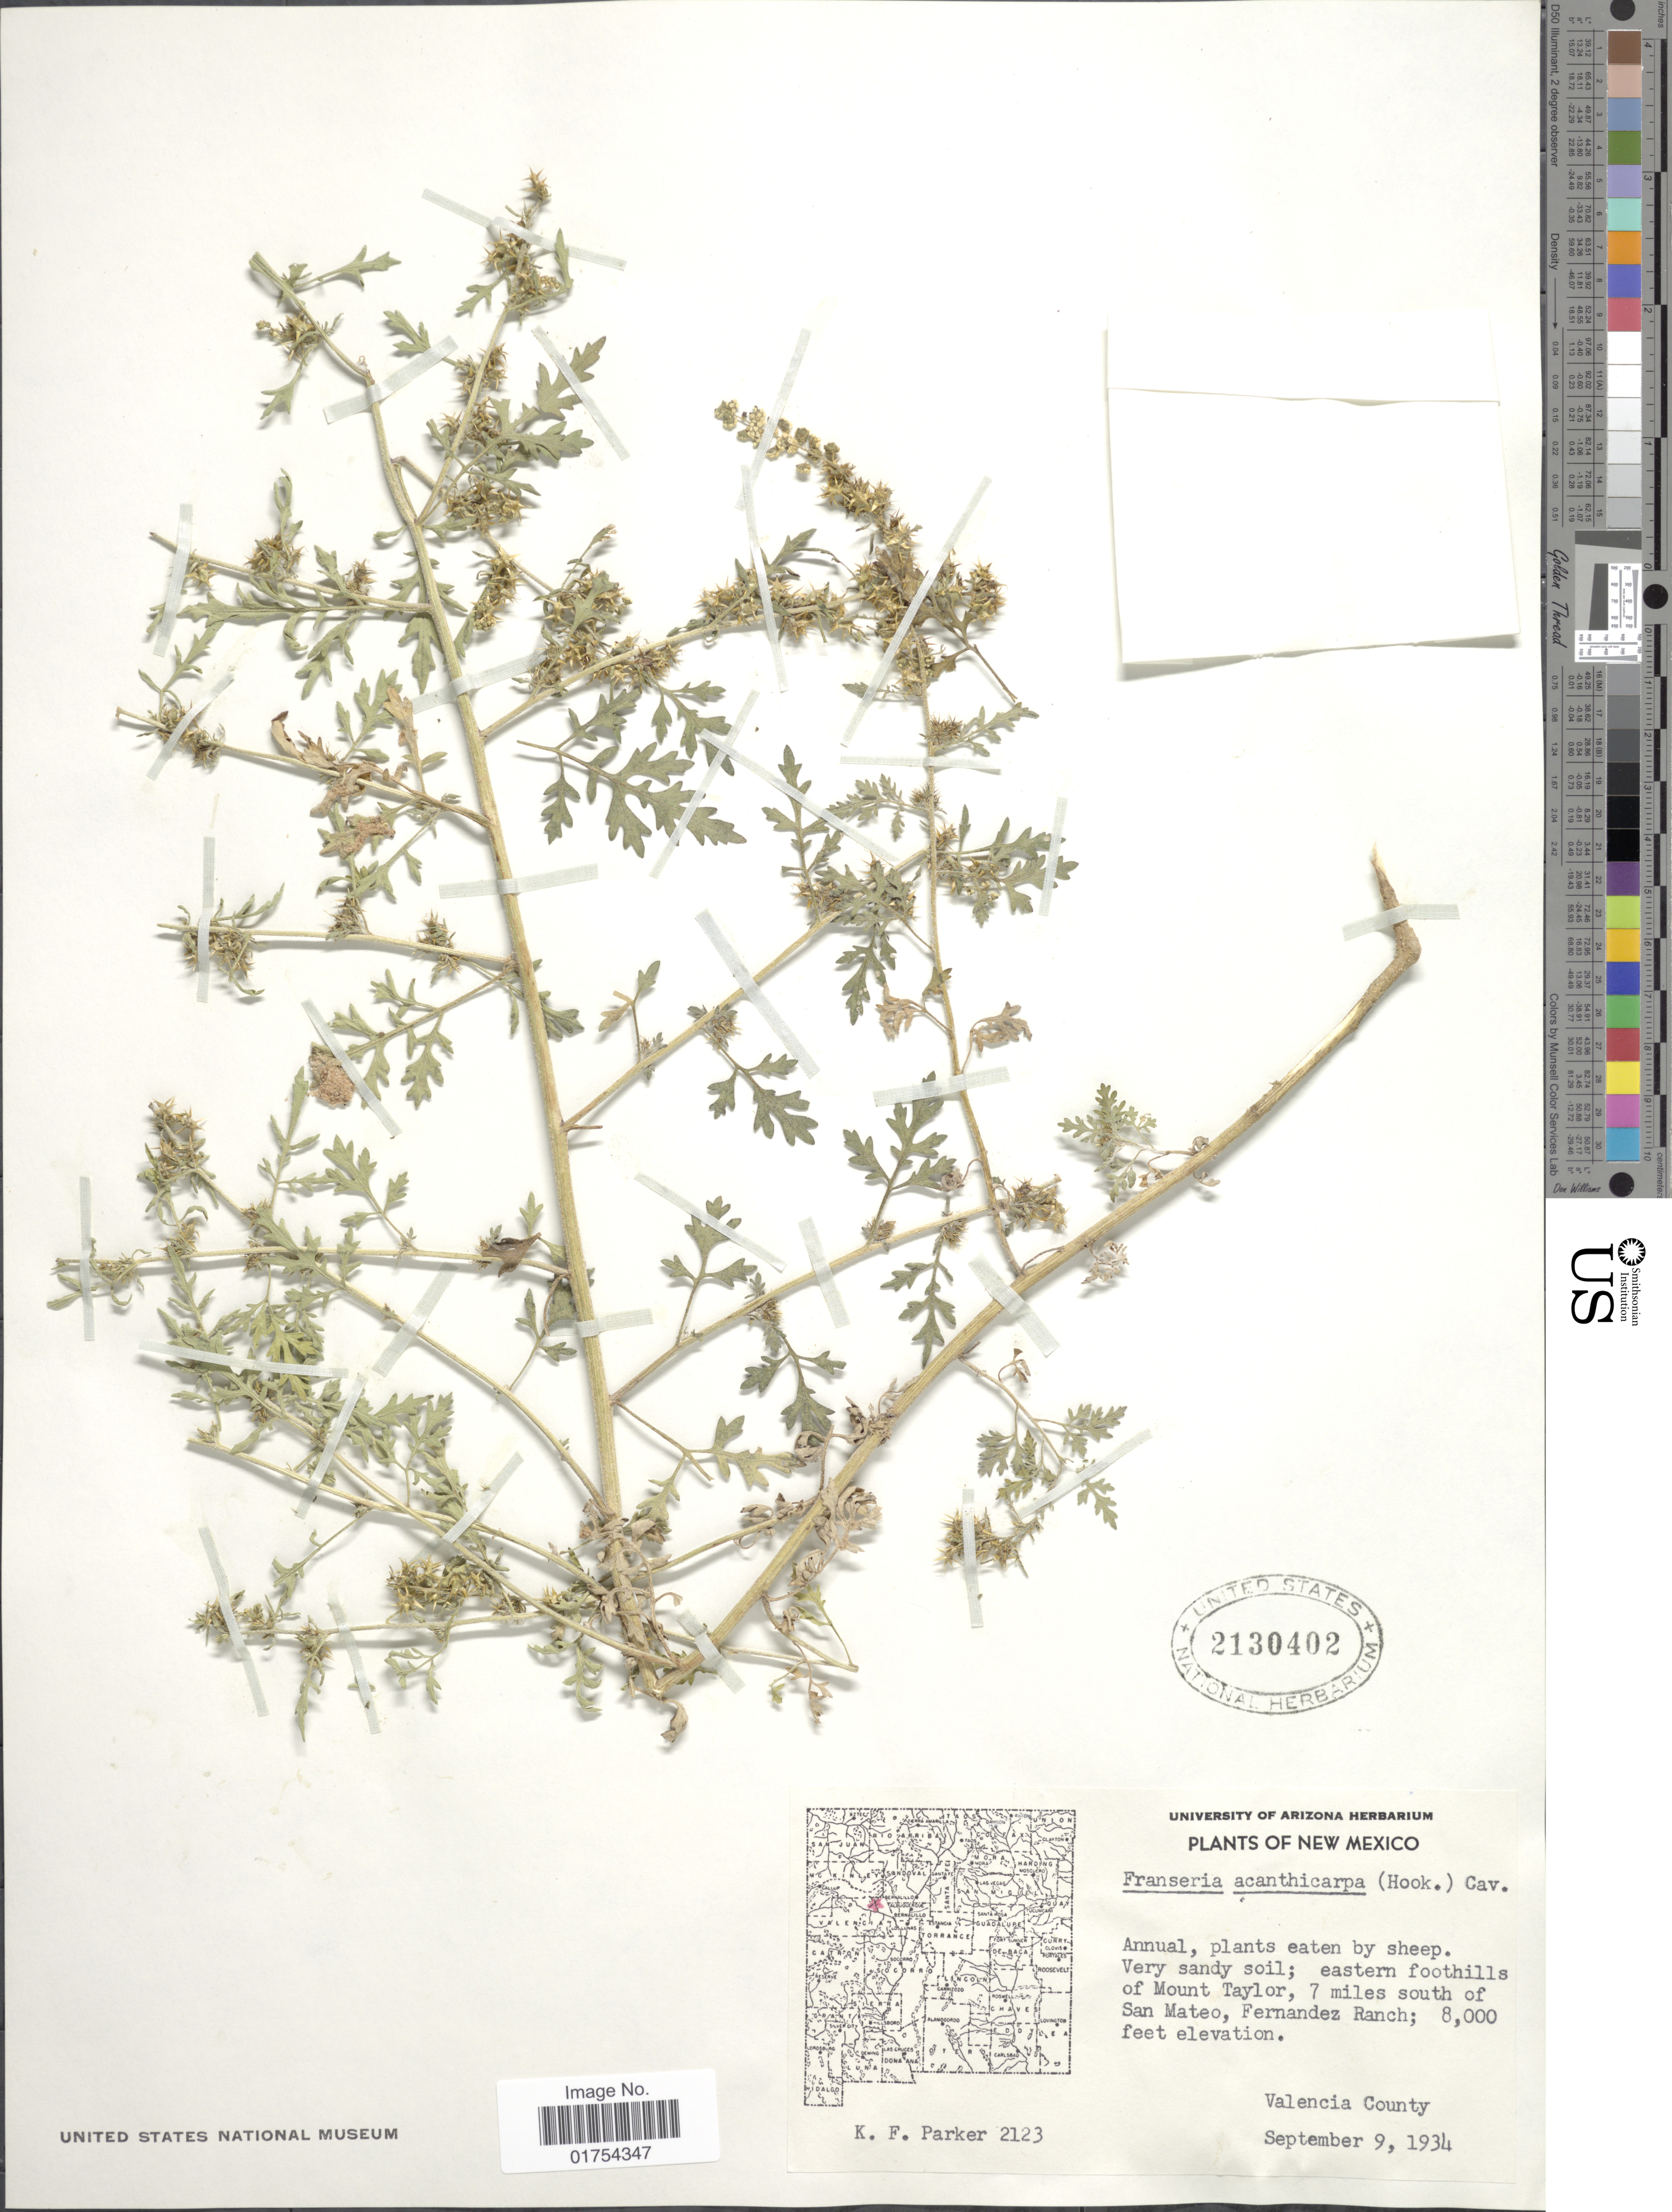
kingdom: Plantae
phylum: Tracheophyta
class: Magnoliopsida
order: Asterales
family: Asteraceae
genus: Franseria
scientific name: Franseria acanthicarpa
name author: Coville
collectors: K. F. Parker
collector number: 2123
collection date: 1934-09-09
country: United States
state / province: New Mexico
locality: Eastern foothills of Mount Taylor, 7 miles south of San Mateo, Fernandez Ranch, Valencia County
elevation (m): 2438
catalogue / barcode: US 2130402